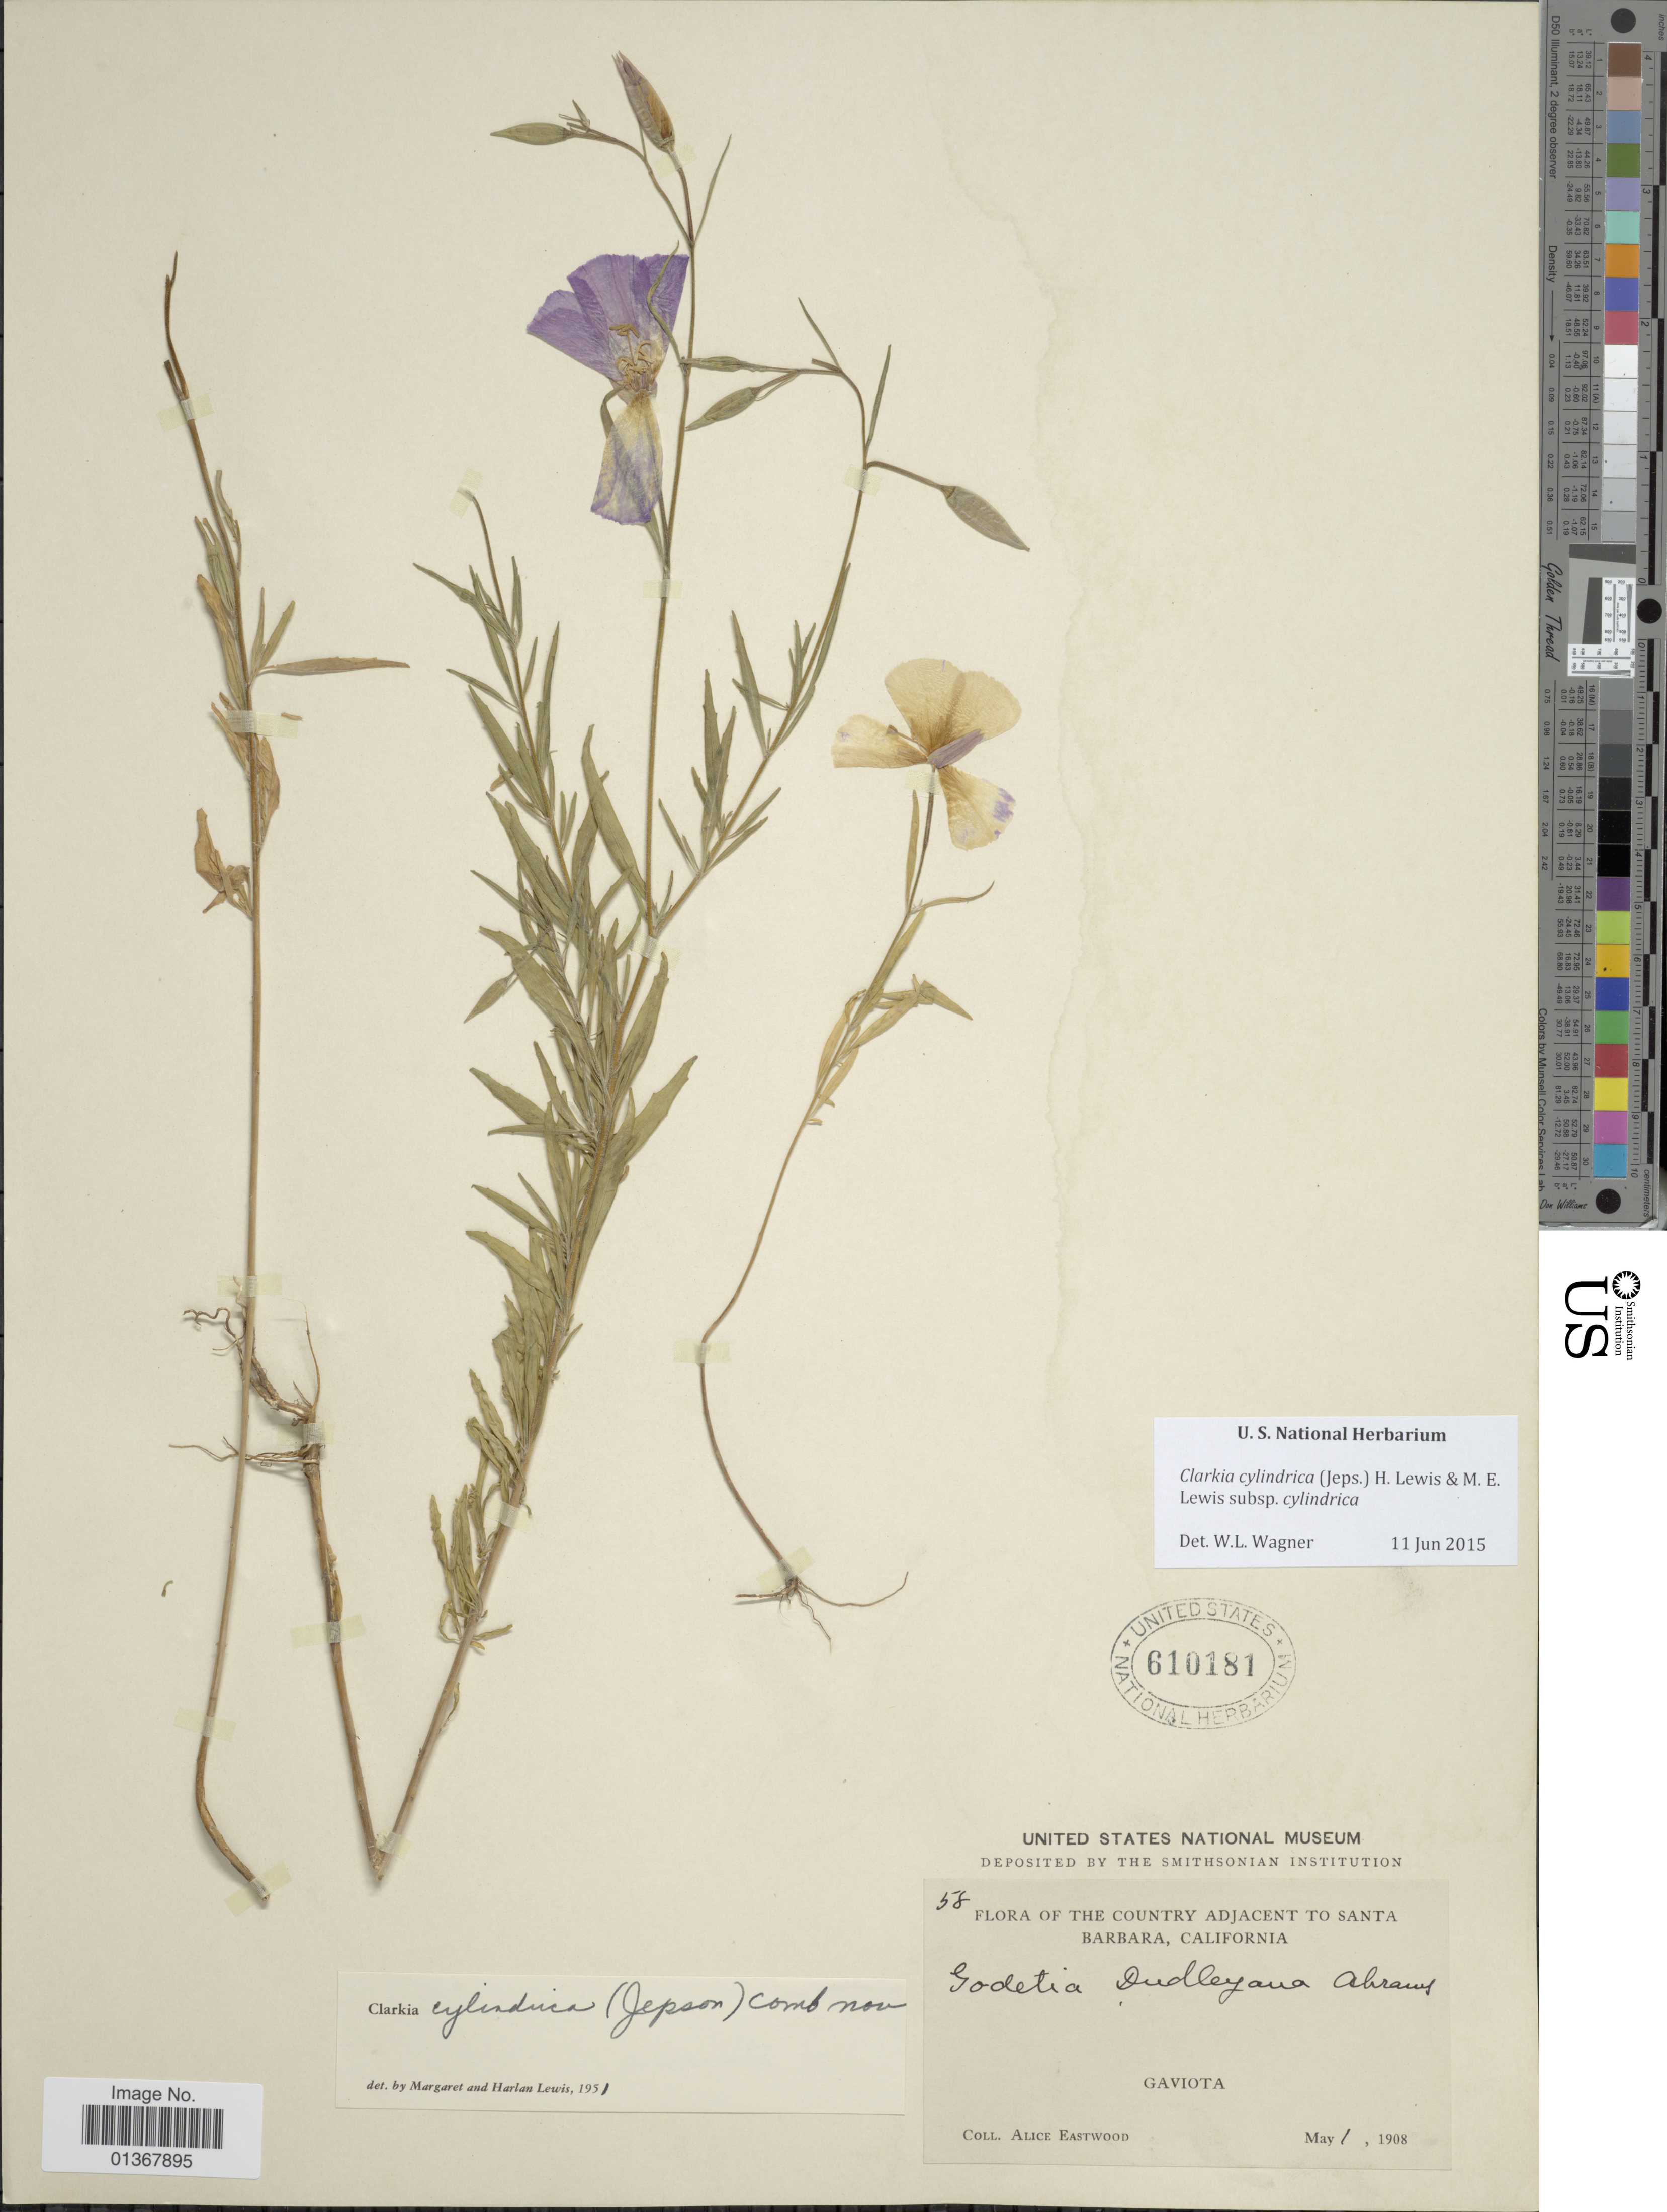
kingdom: Plantae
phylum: Tracheophyta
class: Magnoliopsida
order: Myrtales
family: Onagraceae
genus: Clarkia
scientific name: Clarkia cylindrica subsp. cylindrica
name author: (Jeps.) F. H. Lewis & M.R. Lewis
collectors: A. Eastwood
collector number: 58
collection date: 1908-05-01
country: United States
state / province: California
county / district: Santa Barbara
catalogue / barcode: US 610181